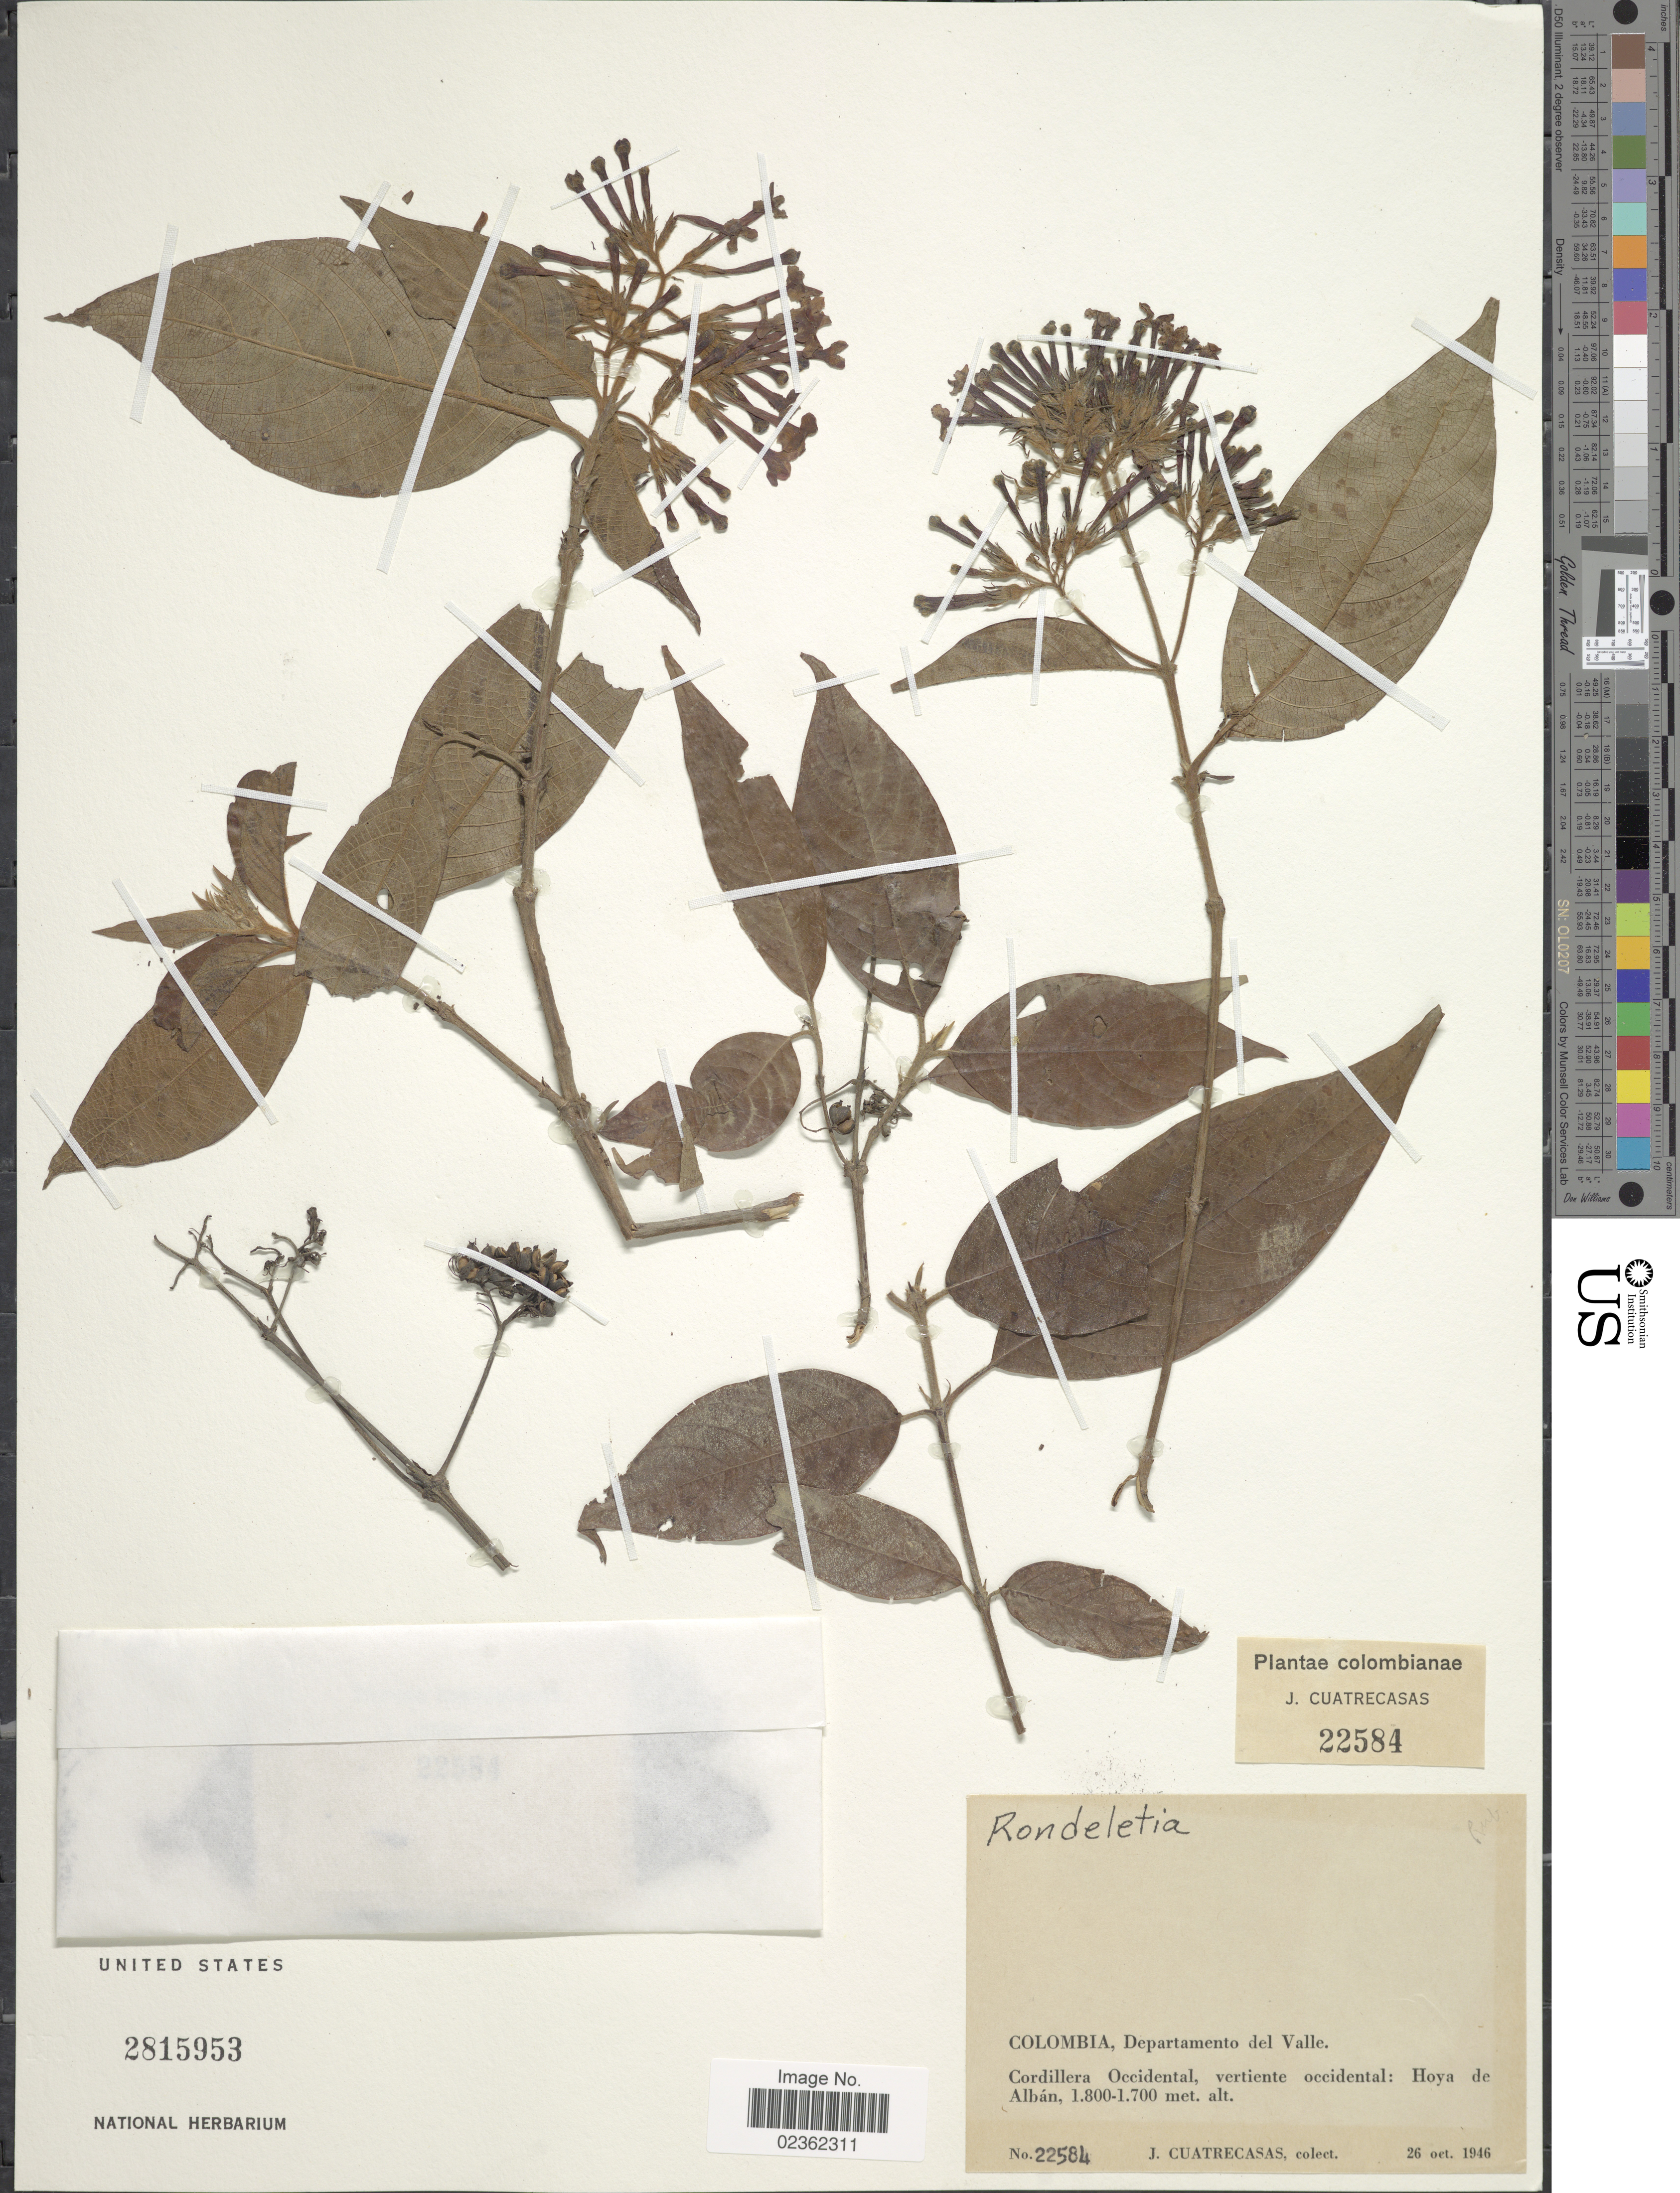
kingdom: Plantae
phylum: Tracheophyta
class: Magnoliopsida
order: Gentianales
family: Rubiaceae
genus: Rondeletia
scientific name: Rondeletia sp.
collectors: J. Cuatrecasas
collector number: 22584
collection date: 1946-10-26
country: Colombia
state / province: Valle del Cauca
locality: Departamento del Valle, Cordillera Occidental, vertiente occidental: Hoya de Alban.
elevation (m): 1700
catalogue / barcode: US 2815953